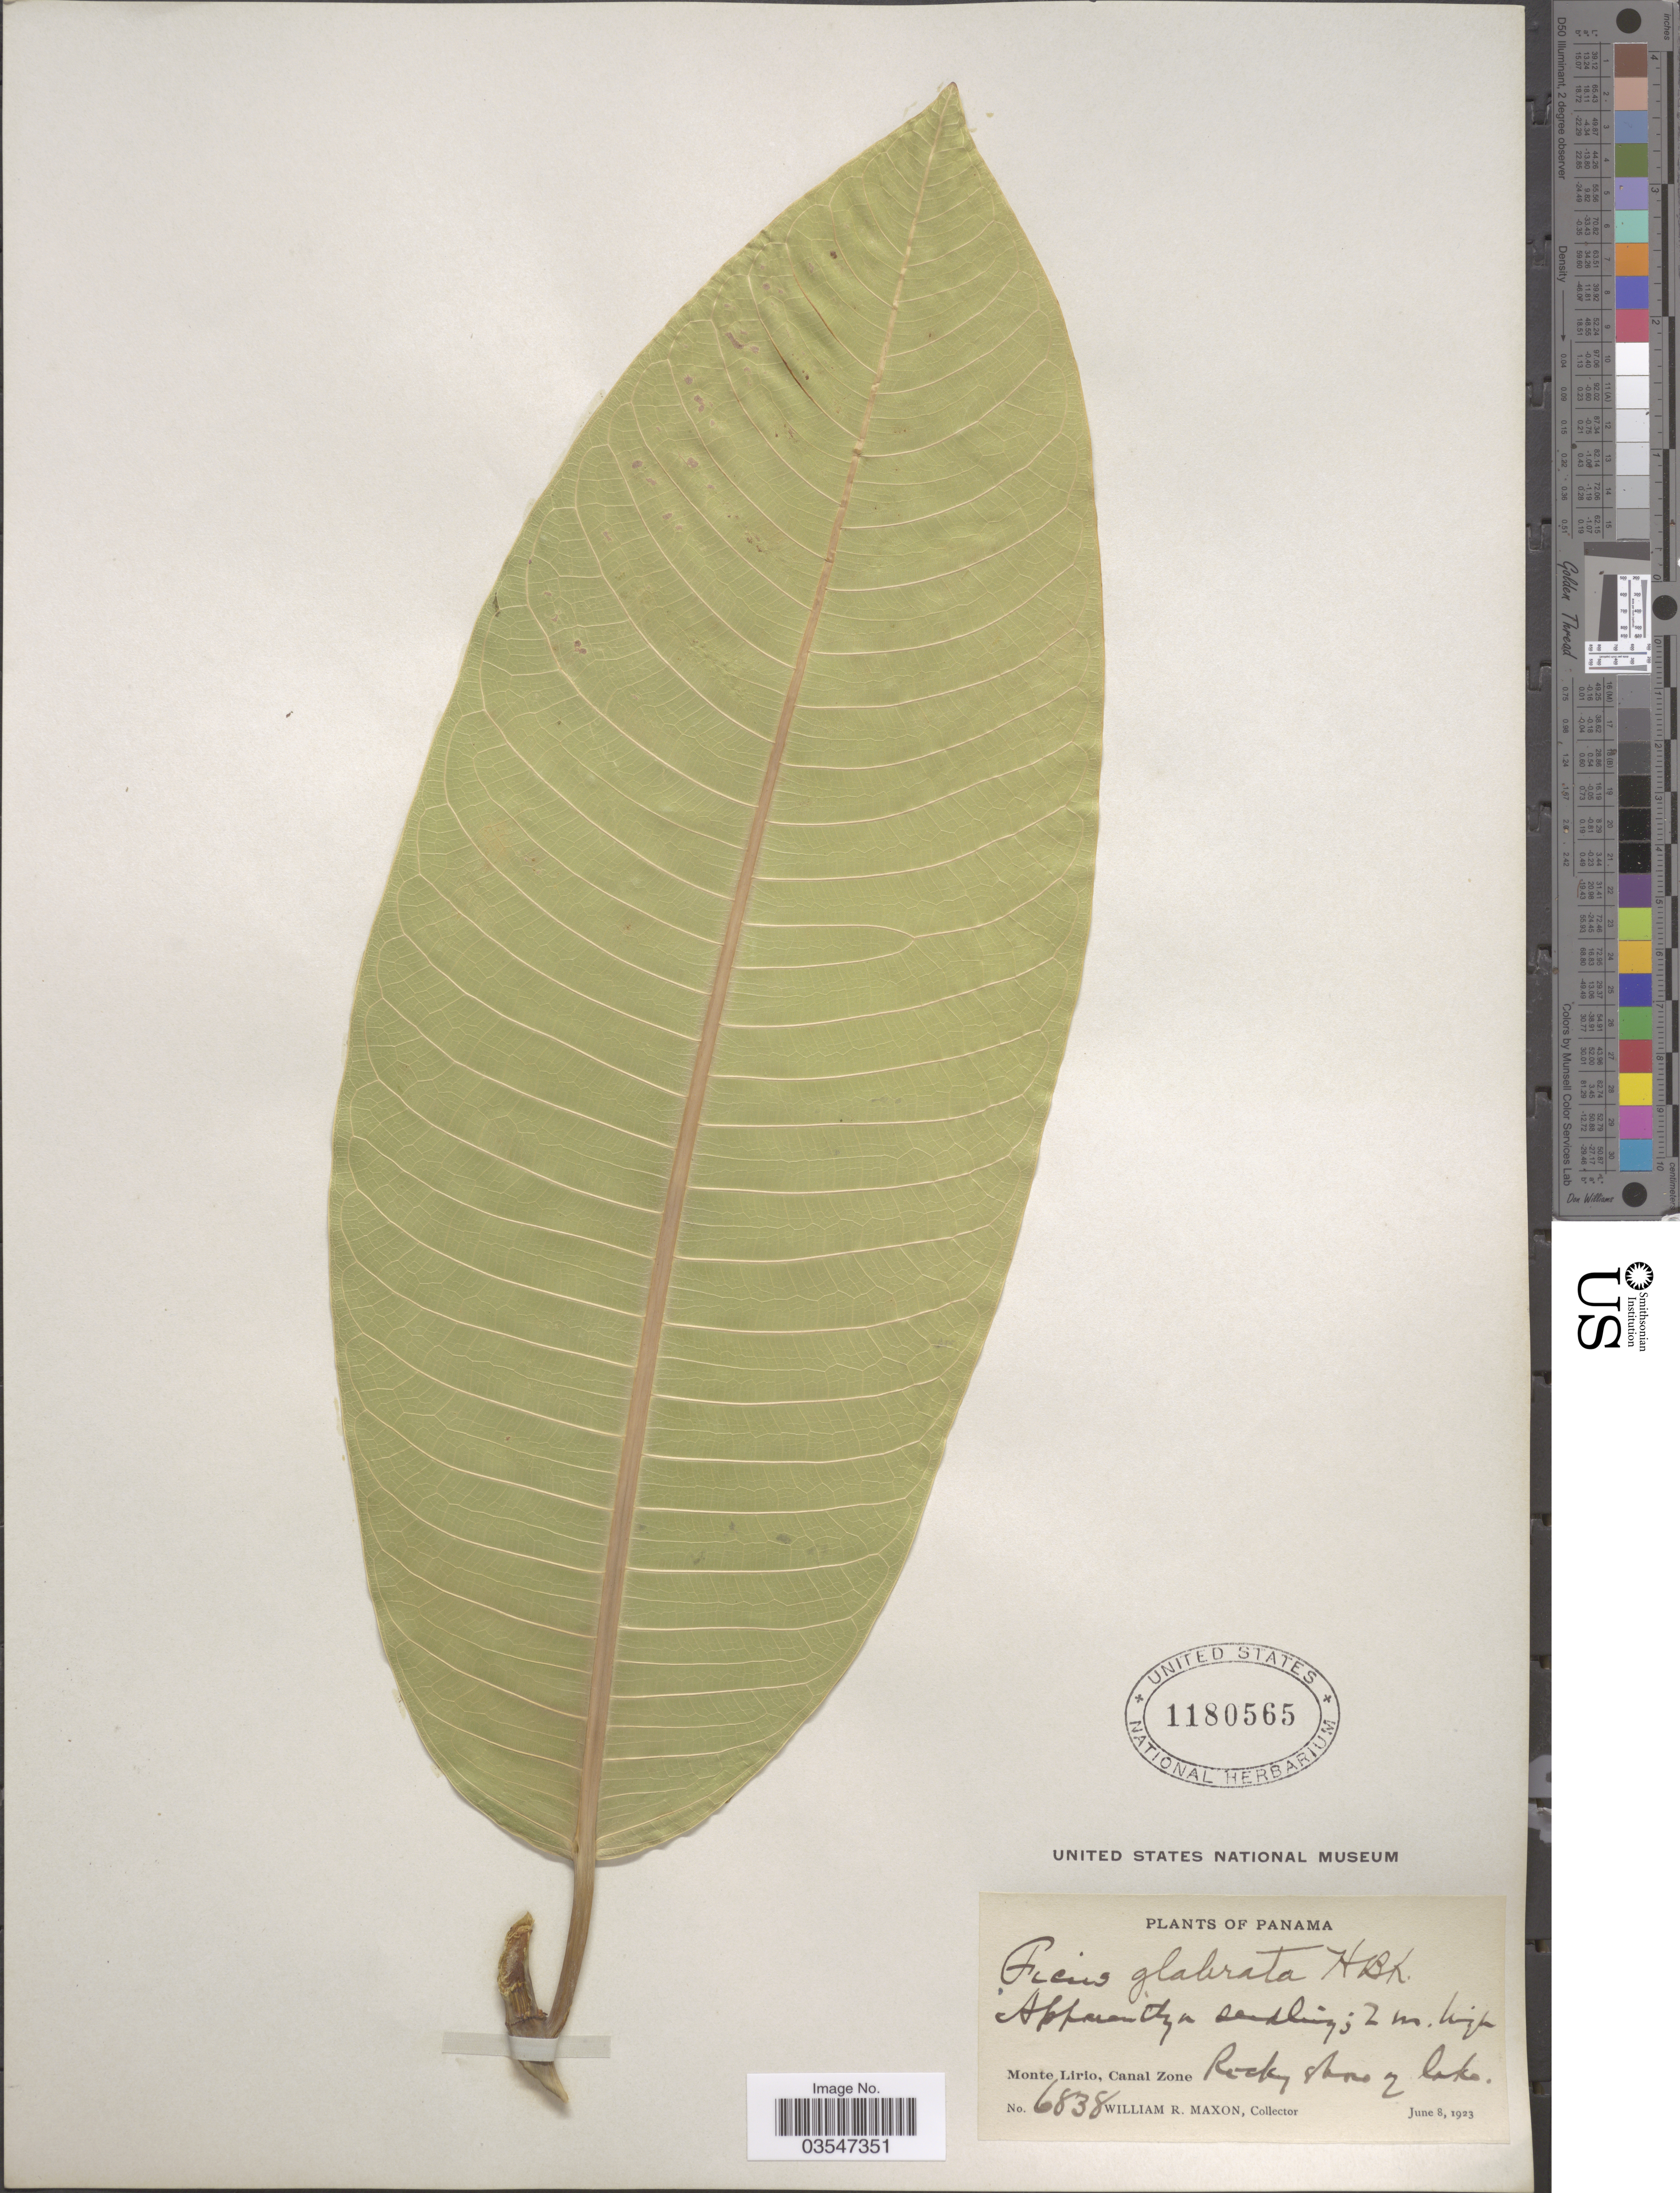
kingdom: Plantae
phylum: Tracheophyta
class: Magnoliopsida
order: Rosales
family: Moraceae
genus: Ficus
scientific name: Ficus insipida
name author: Willd.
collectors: W. R. Maxon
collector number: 6838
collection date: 1923-06-08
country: Panama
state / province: Colón / Panamá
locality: Monte Lirio, Canal Zone. Rocky shore of lake.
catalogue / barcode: US 1180565